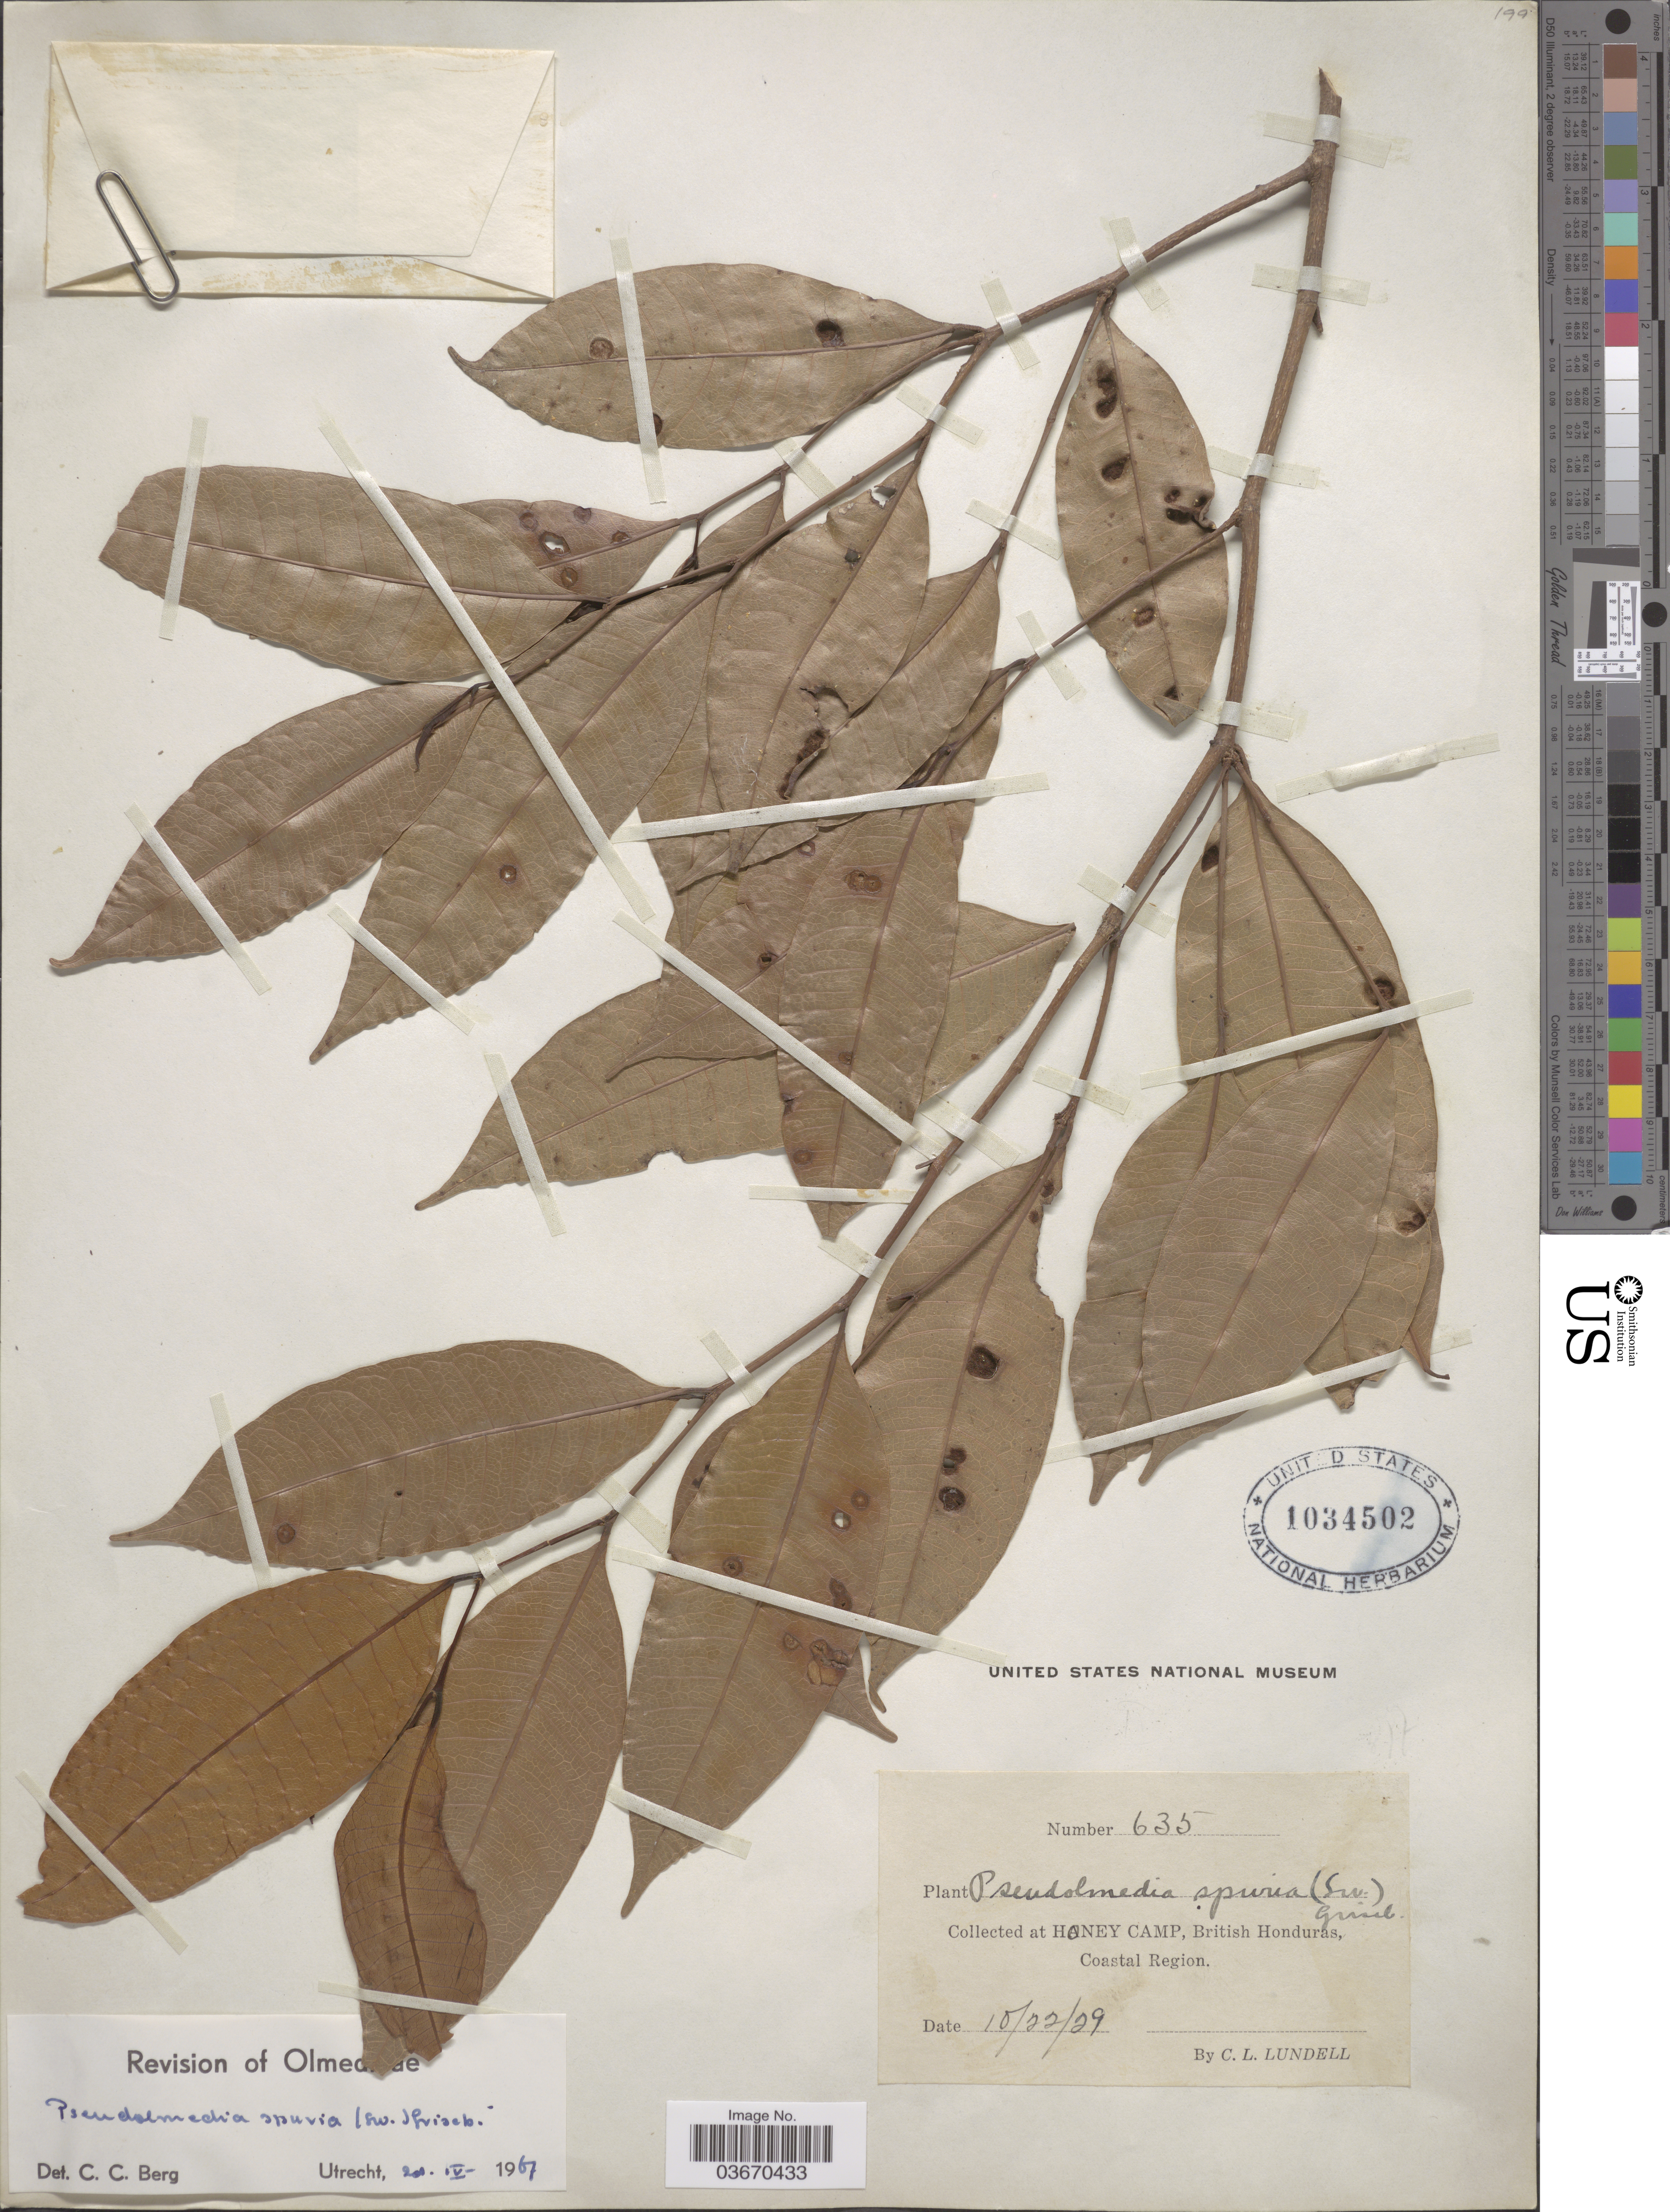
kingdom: Plantae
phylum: Tracheophyta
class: Magnoliopsida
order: Rosales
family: Moraceae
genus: Pseudolmedia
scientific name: Pseudolmedia spuria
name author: (Sw.) Griseb.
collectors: C. L. Lundell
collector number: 635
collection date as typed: Transcribed d/m/y: 22/10/29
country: Belize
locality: Honey Camp, British Honduras, Coastal Region.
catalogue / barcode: US 1034502